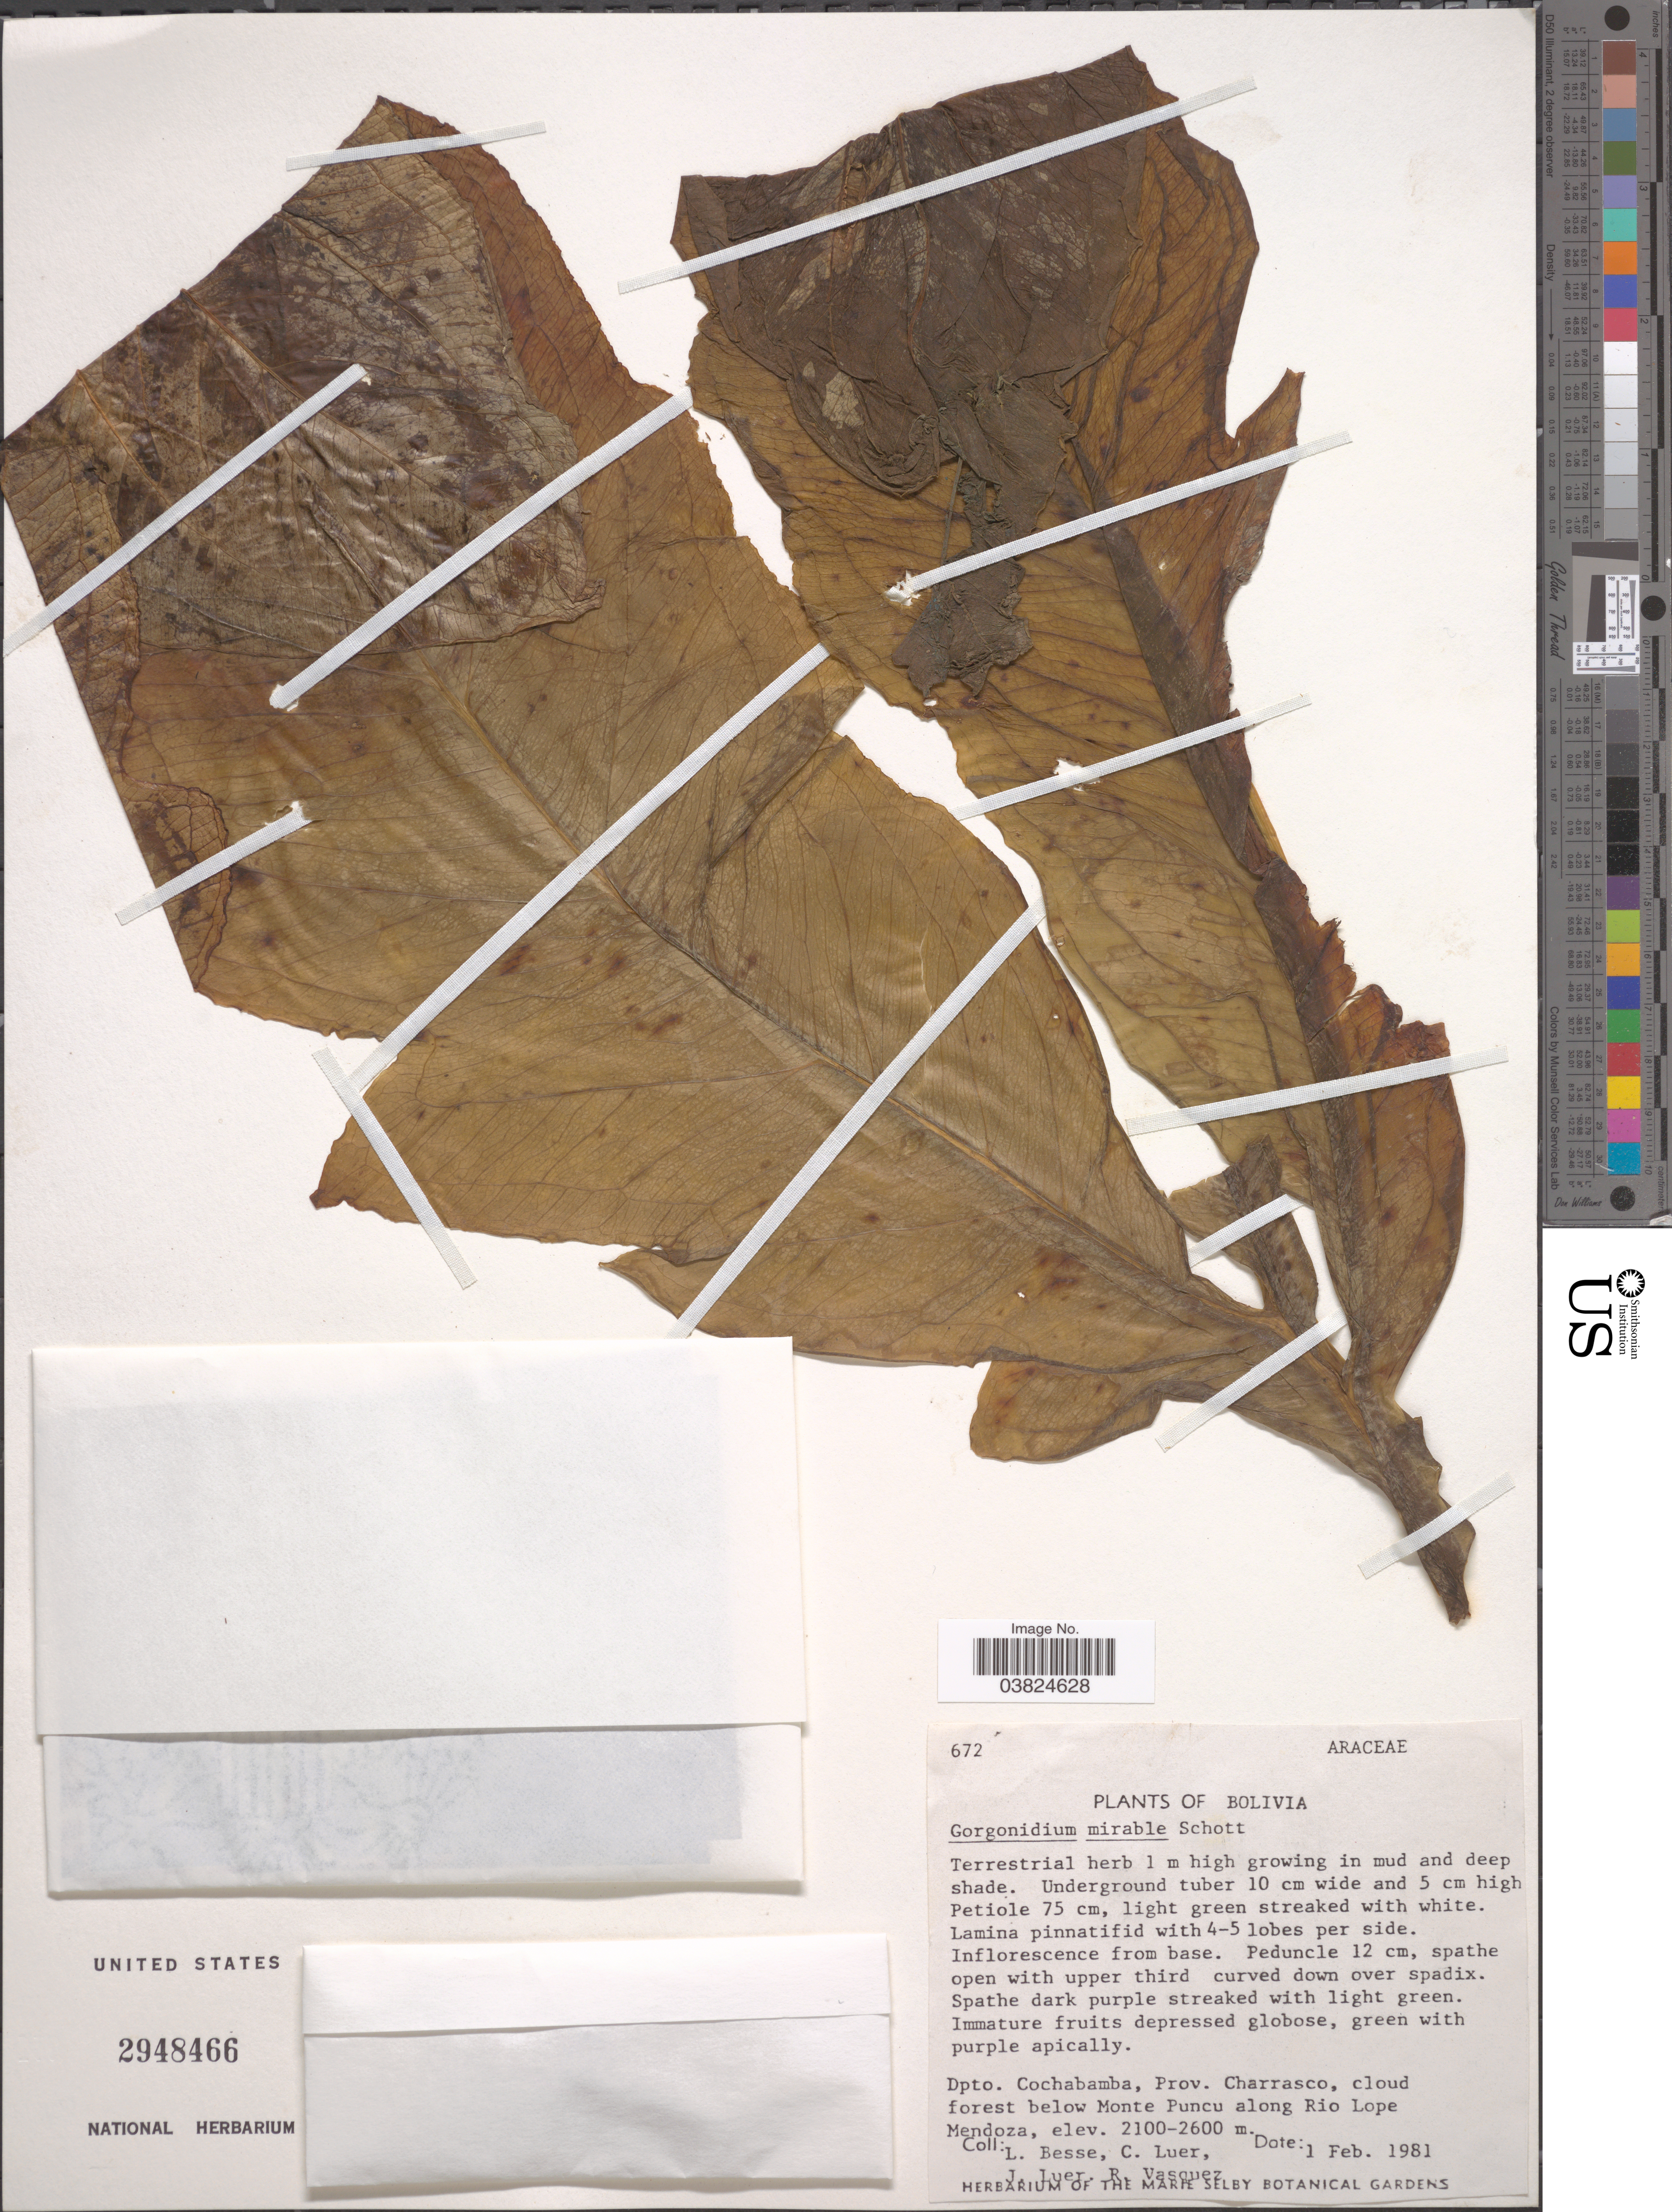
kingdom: Plantae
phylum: Tracheophyta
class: Liliopsida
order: Alismatales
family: Araceae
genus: Gorgonidium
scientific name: Gorgonidium mirabile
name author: Schott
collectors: L. Besse, C. Luer, J. P. Luer & R. Vasquez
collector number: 672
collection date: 1981-02-01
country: Bolivia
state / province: Cochabamba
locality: Dpto. Cochabamba, Prov. Charrasco, cloud forest below Monte Puncu along Rio Lope Mendoza.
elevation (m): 2100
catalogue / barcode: US 2948466